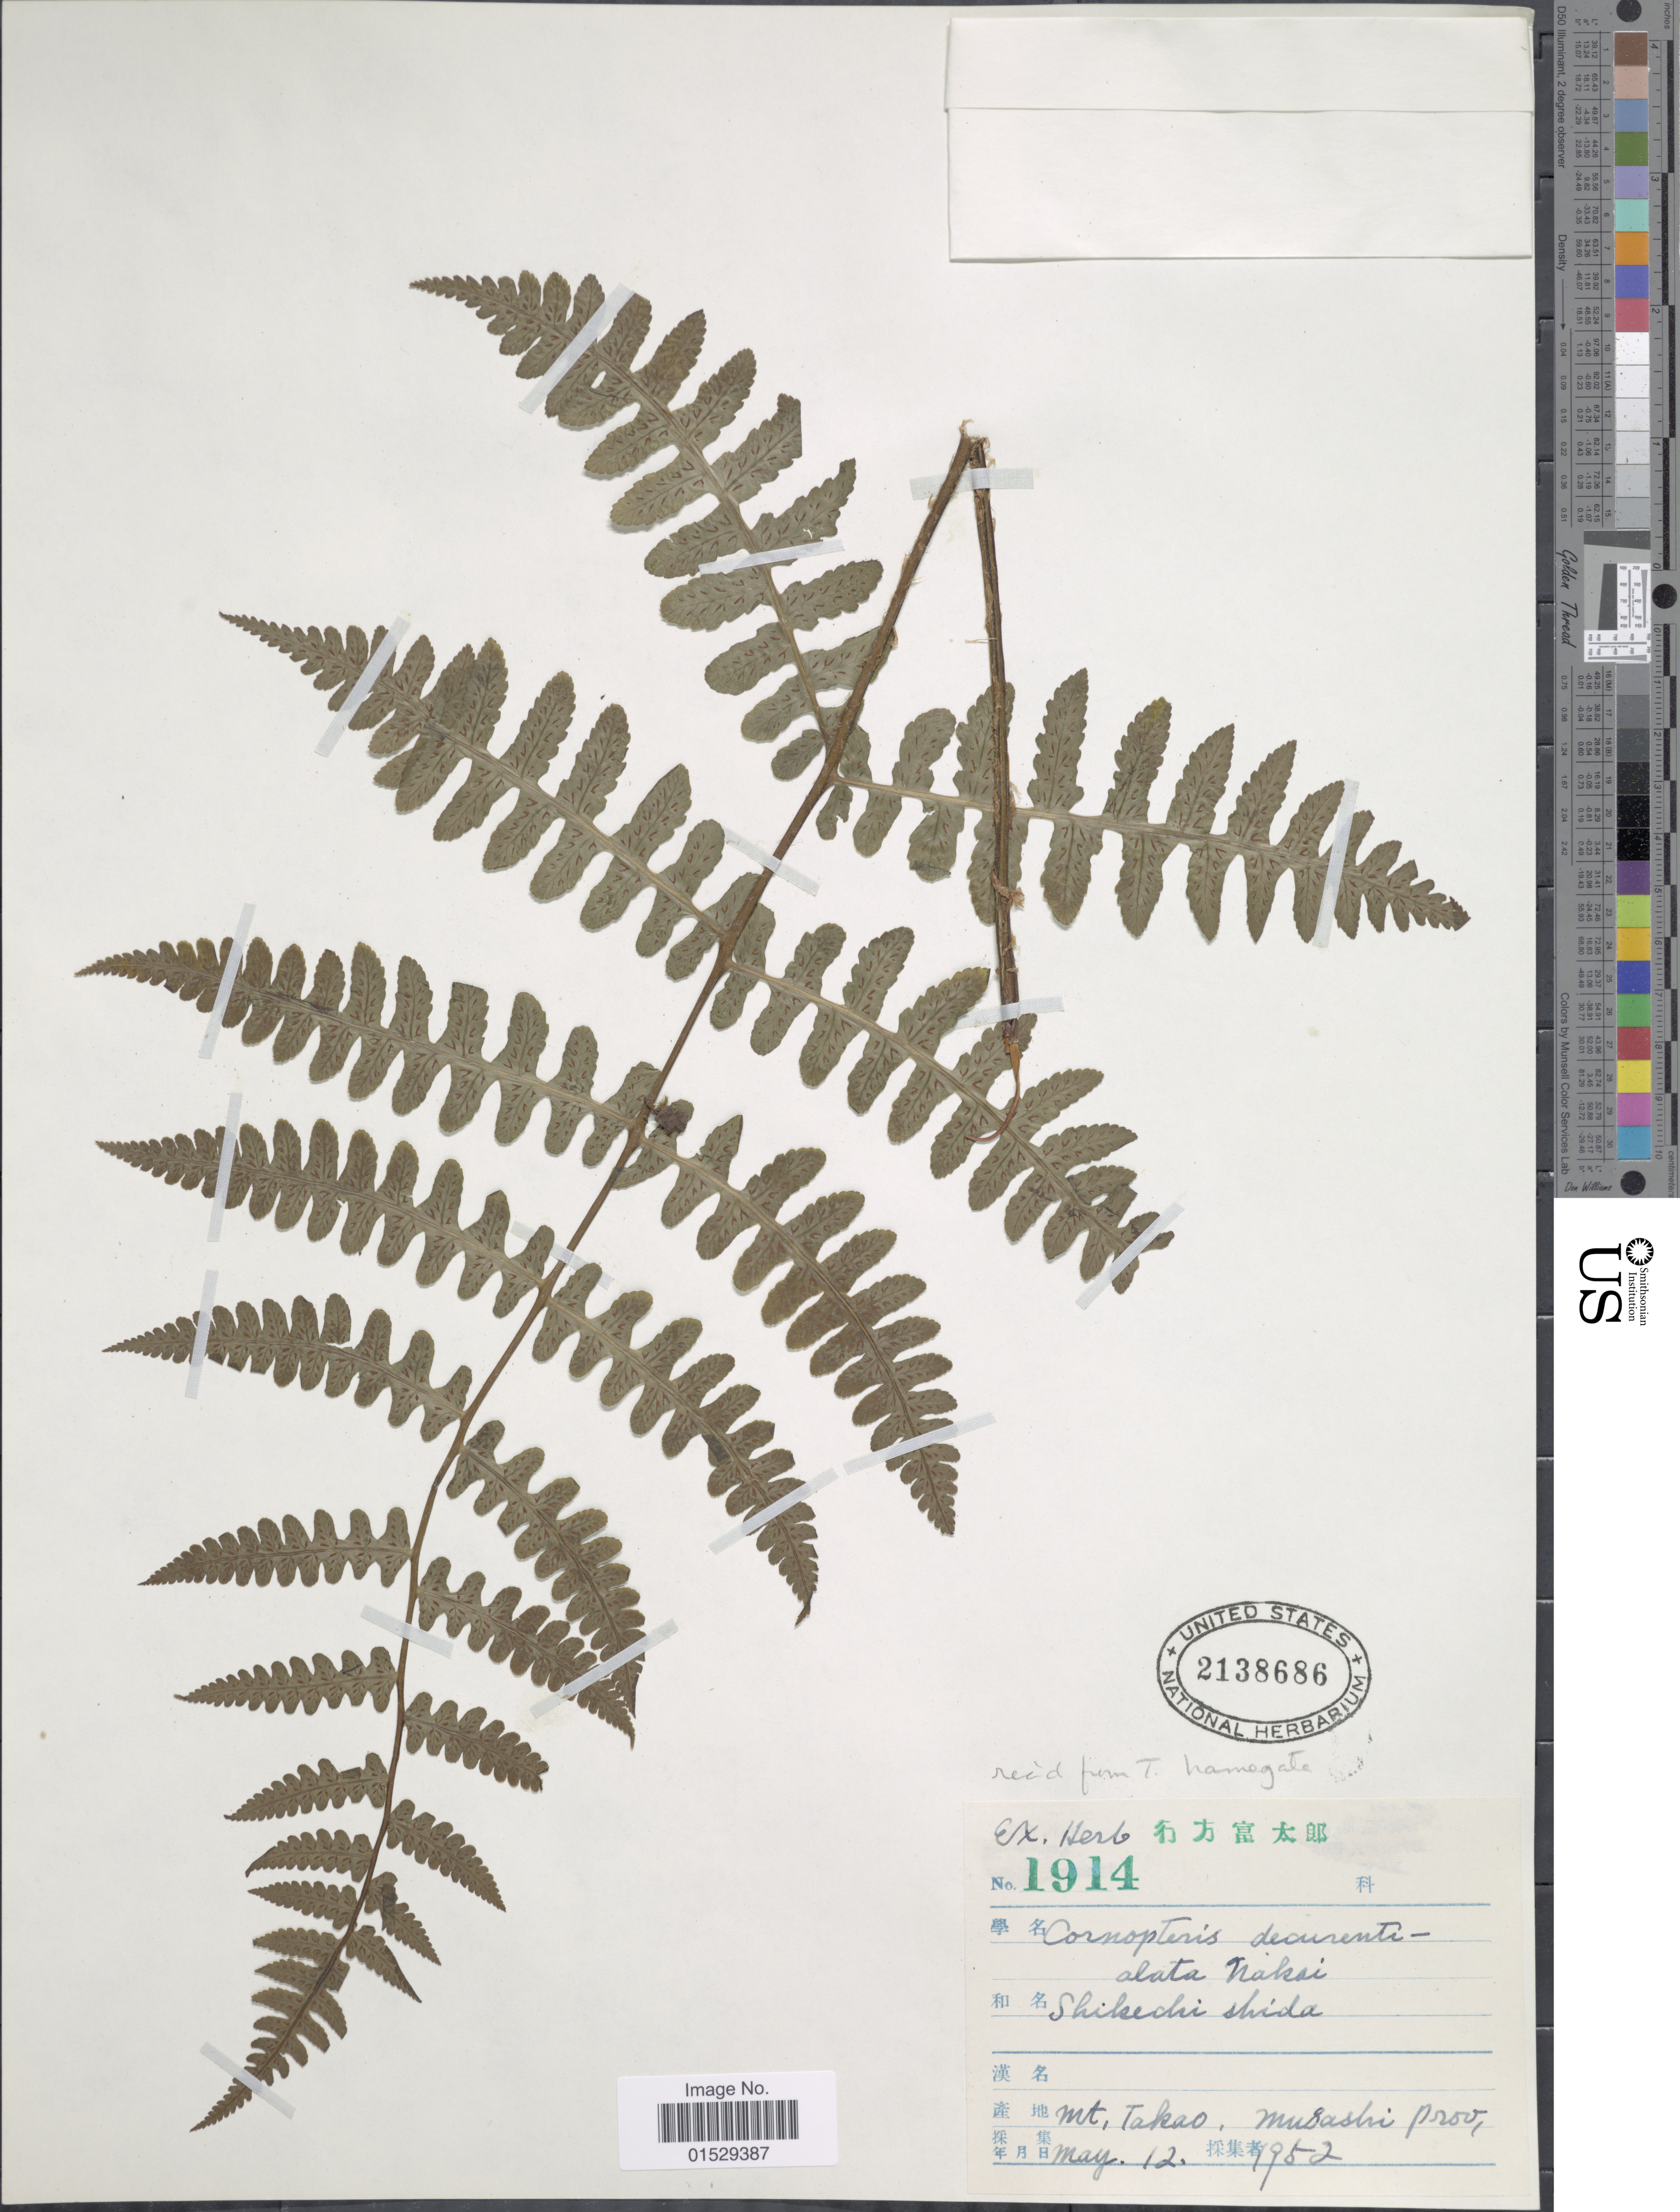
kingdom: Plantae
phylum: Tracheophyta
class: Polypodiopsida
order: Polypodiales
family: Athyriaceae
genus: Cornopteris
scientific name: Cornopteris decurrentialata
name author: (Hook.) Nakai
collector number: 1914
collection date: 1952-05-12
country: Japan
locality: Mt. Takao, Musashi Prov.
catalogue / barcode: US 2138686